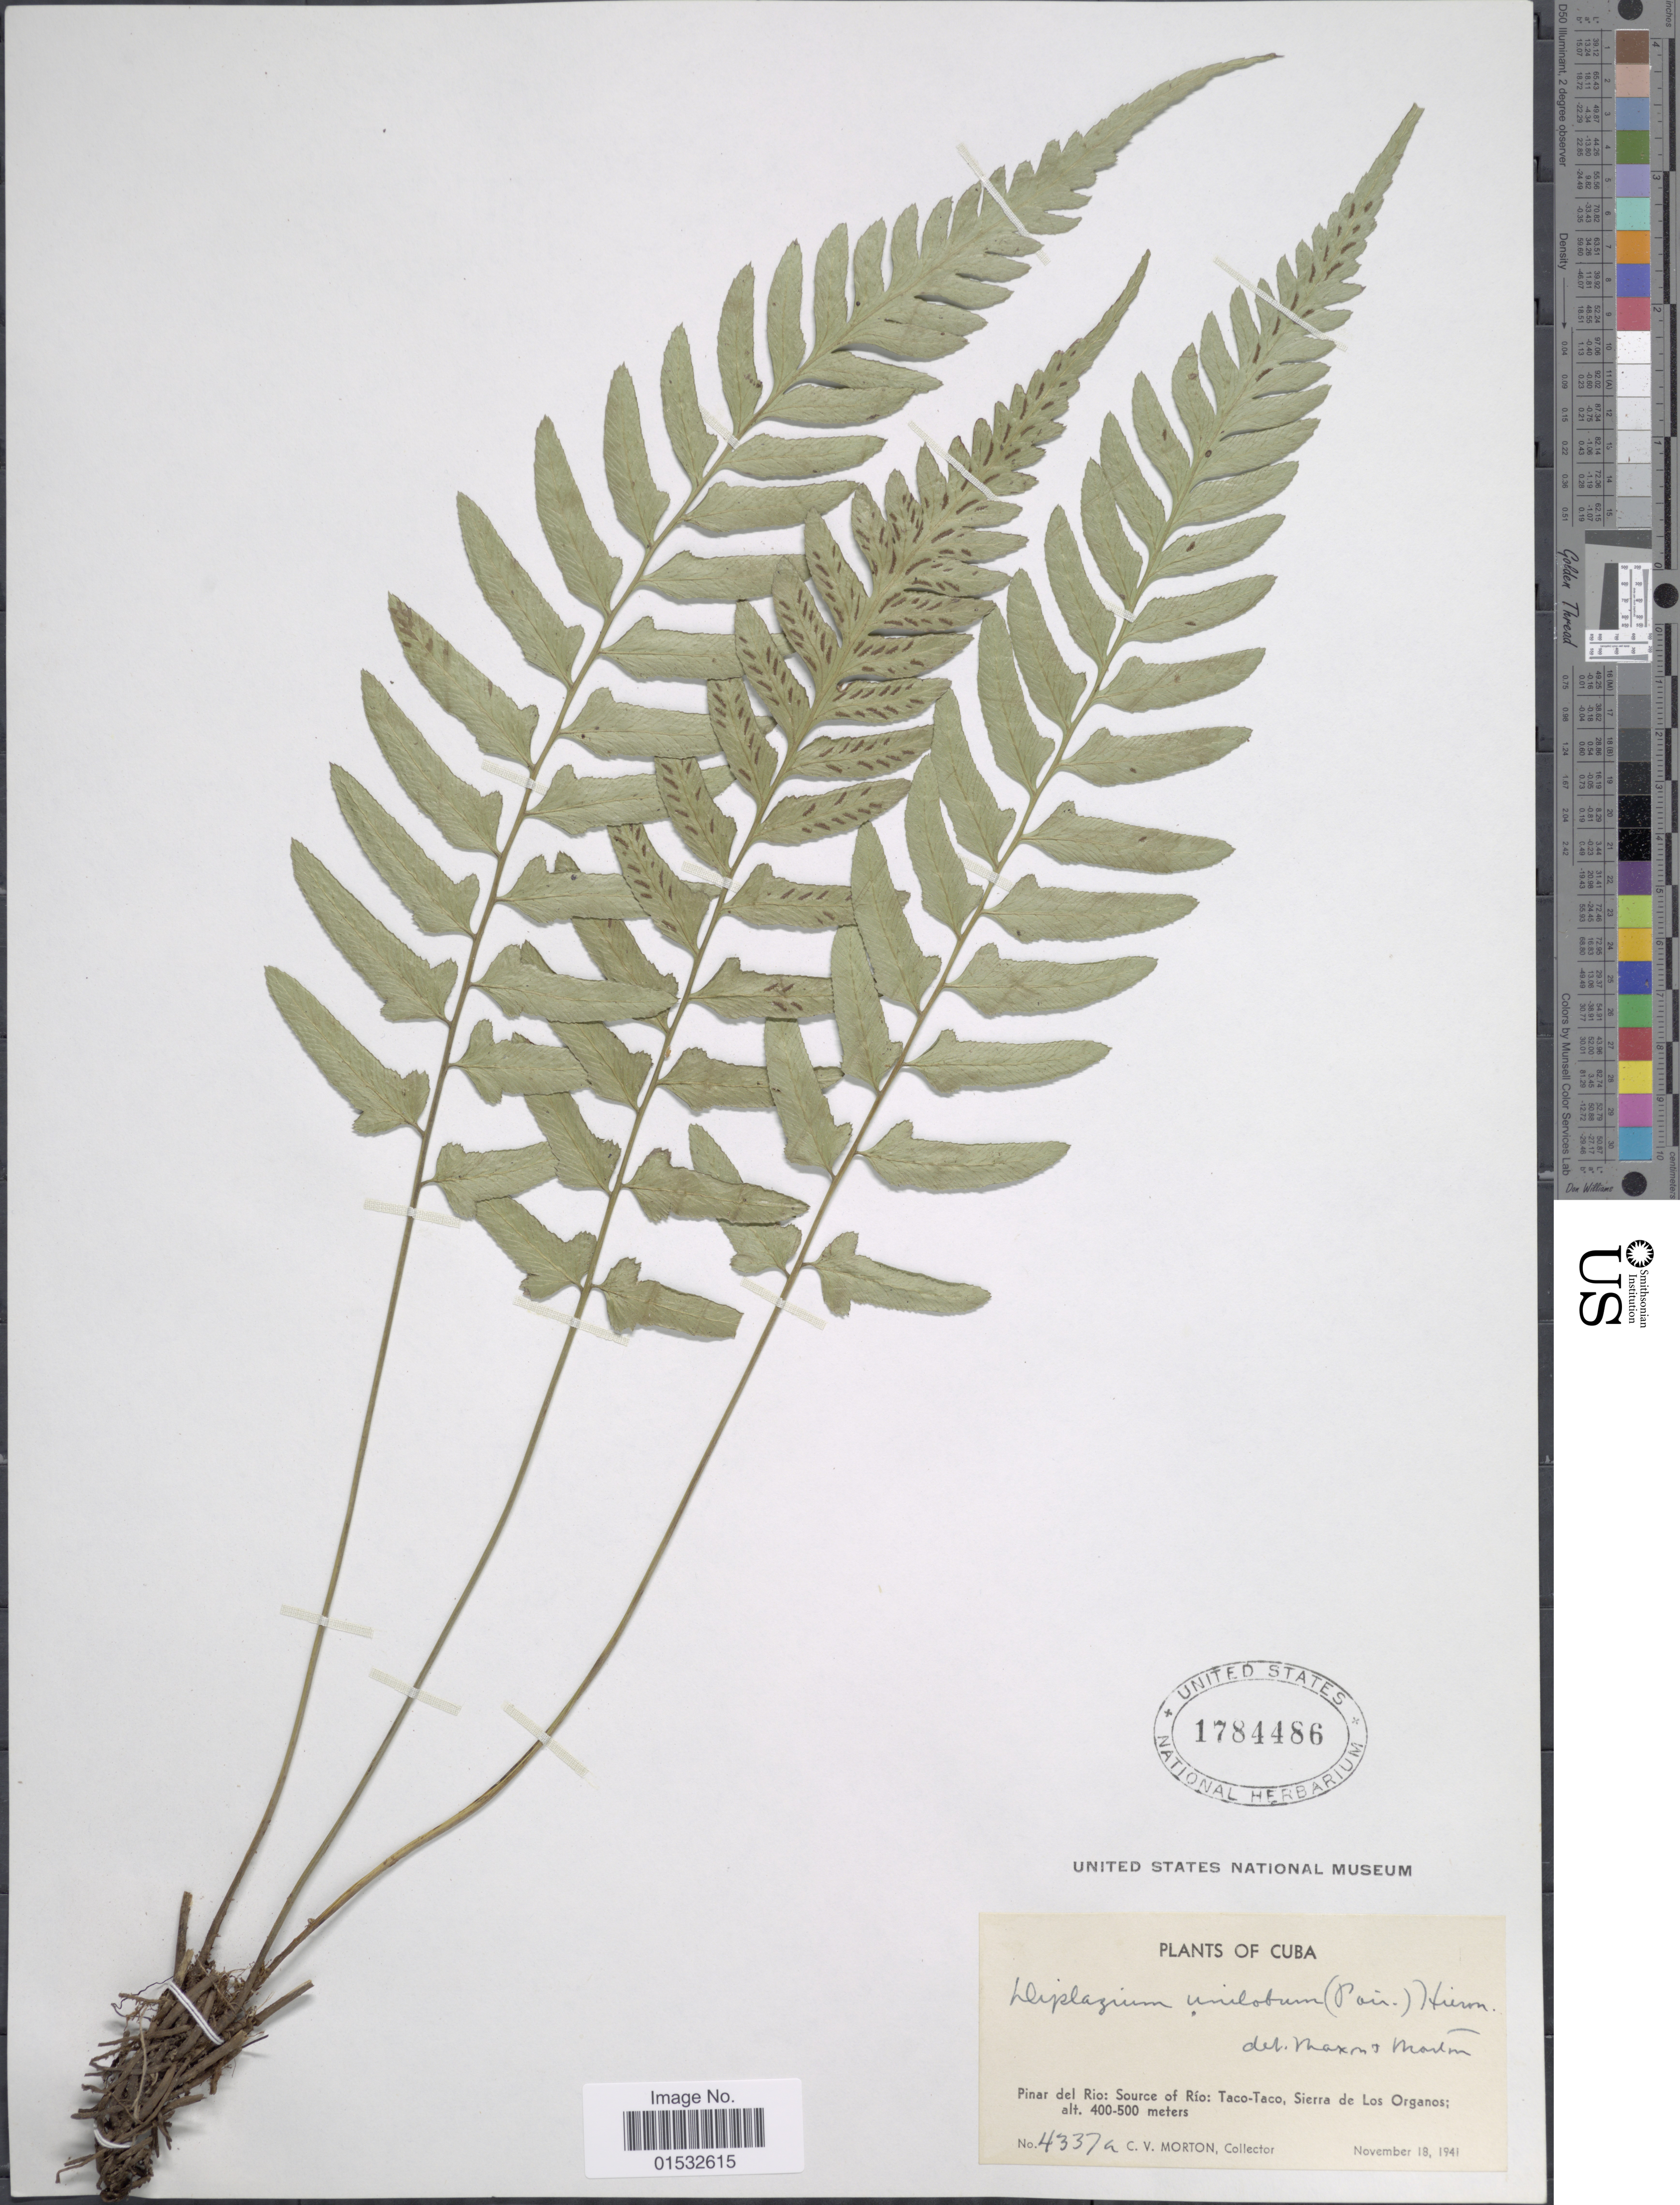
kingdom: Plantae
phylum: Tracheophyta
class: Polypodiopsida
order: Polypodiales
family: Athyriaceae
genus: Diplazium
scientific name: Diplazium unilobum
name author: (Poir.) Hieron.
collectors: C. V. Morton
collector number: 4337a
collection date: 1941-11-18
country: Cuba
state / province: Pinar del Río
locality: Source of Río: Taco-Taco, Sierra de Los Oganos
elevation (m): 400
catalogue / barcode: US 1784486